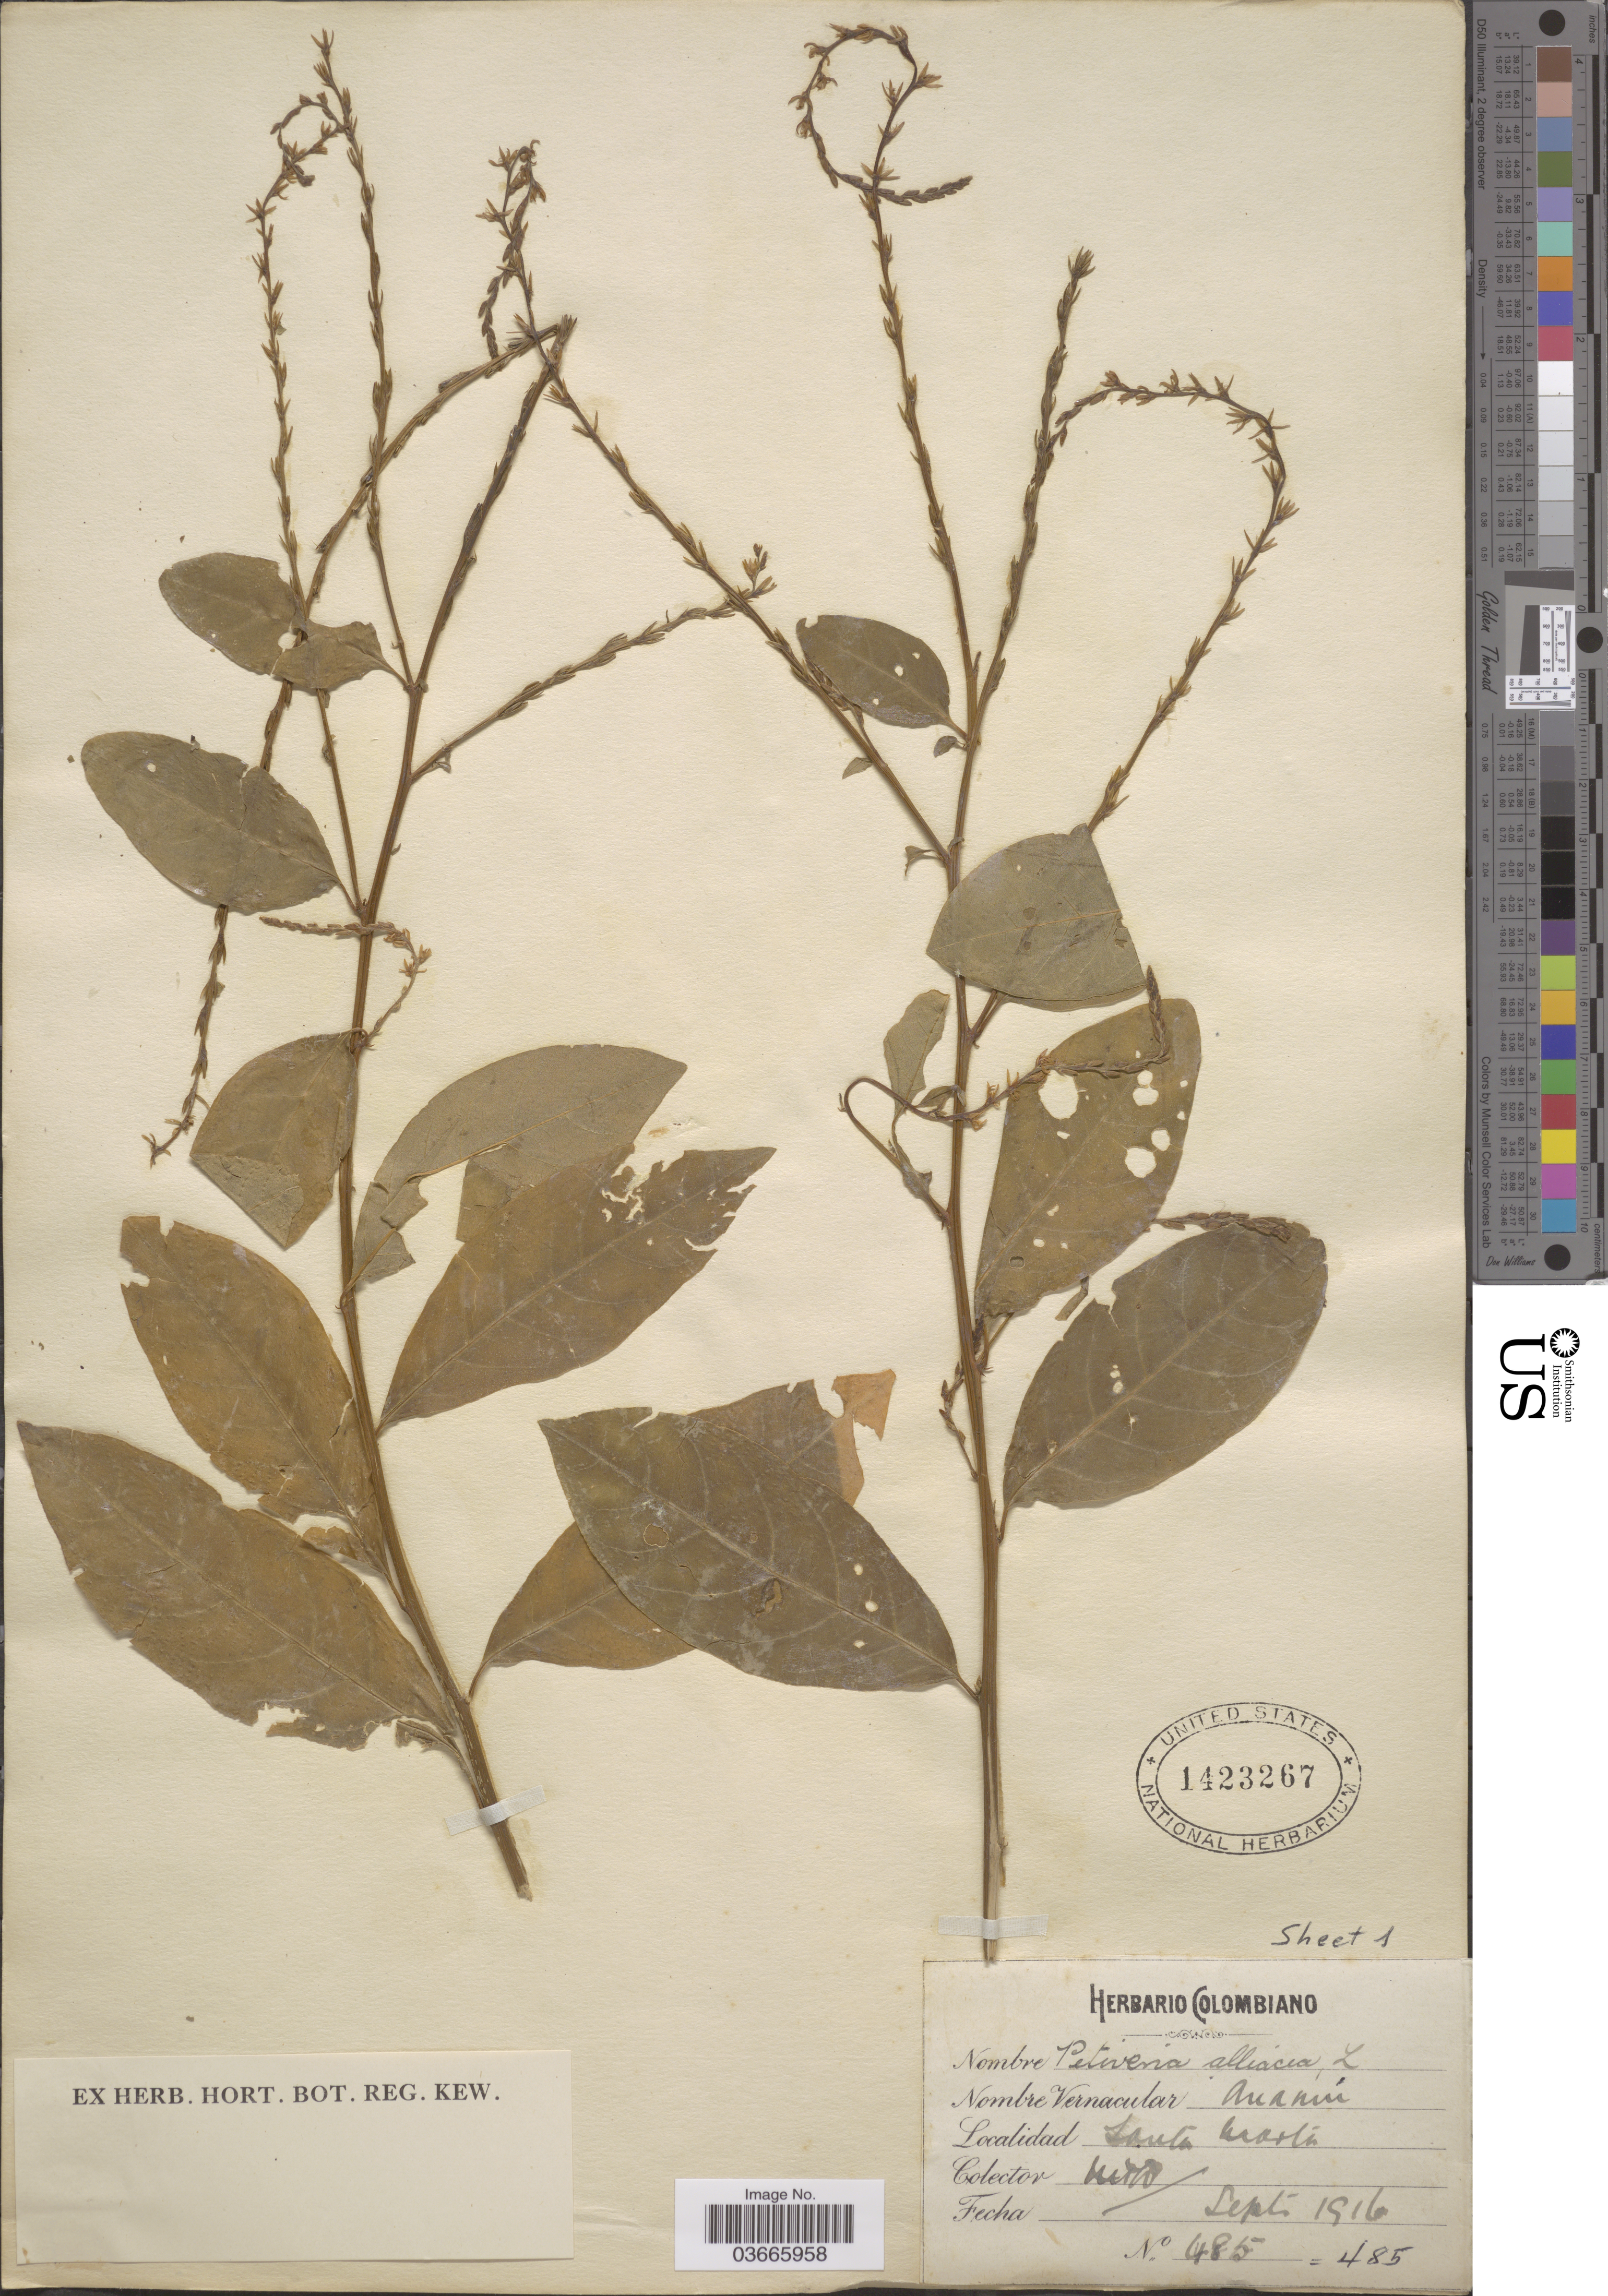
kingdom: Plantae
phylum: Tracheophyta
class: Magnoliopsida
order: Caryophyllales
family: Phytolaccaceae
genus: Petiveria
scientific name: Petiveria alliacea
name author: L.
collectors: M. T. D.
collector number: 485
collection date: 1916-09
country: Colombia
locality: Santa Marta.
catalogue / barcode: US 1423267